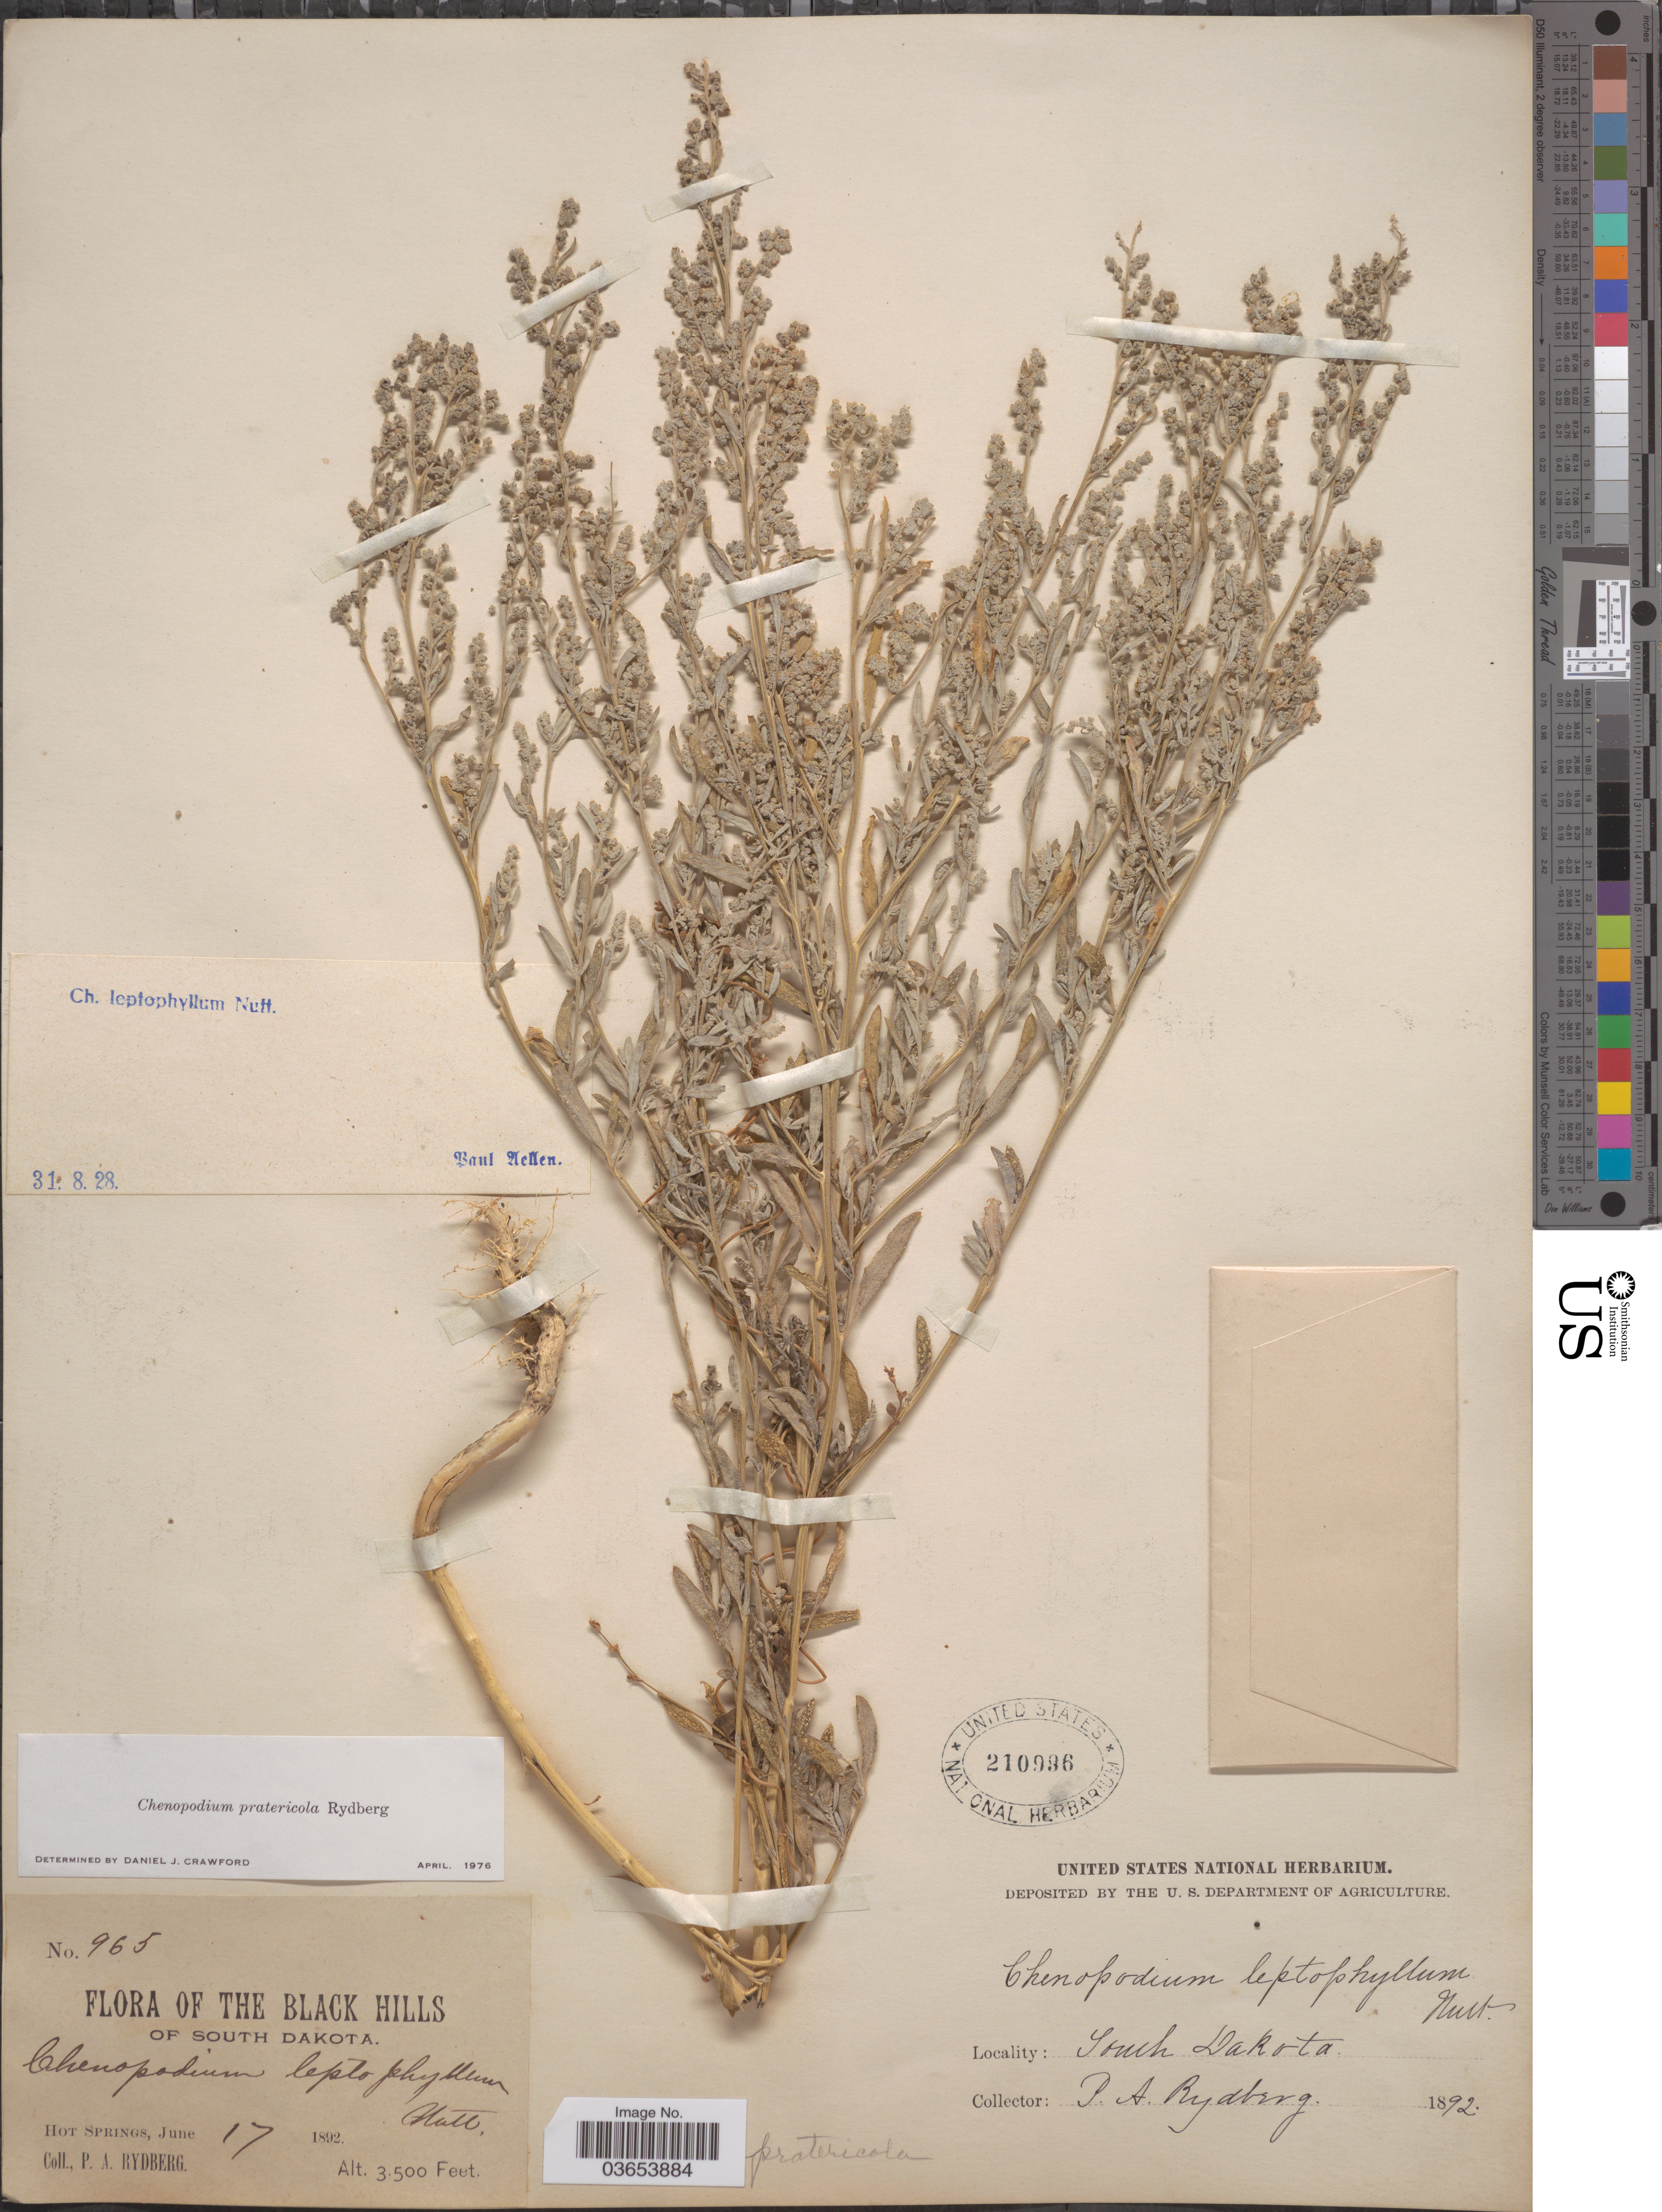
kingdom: Plantae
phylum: Tracheophyta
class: Magnoliopsida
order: Caryophyllales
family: Amaranthaceae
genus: Chenopodium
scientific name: Chenopodium pratericola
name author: Rydb.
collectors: P. A. Rydberg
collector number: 965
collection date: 1892-06-17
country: United States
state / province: South Dakota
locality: The Black Hills of South Dakota. Hot Springs.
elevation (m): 1067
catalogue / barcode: US 210996